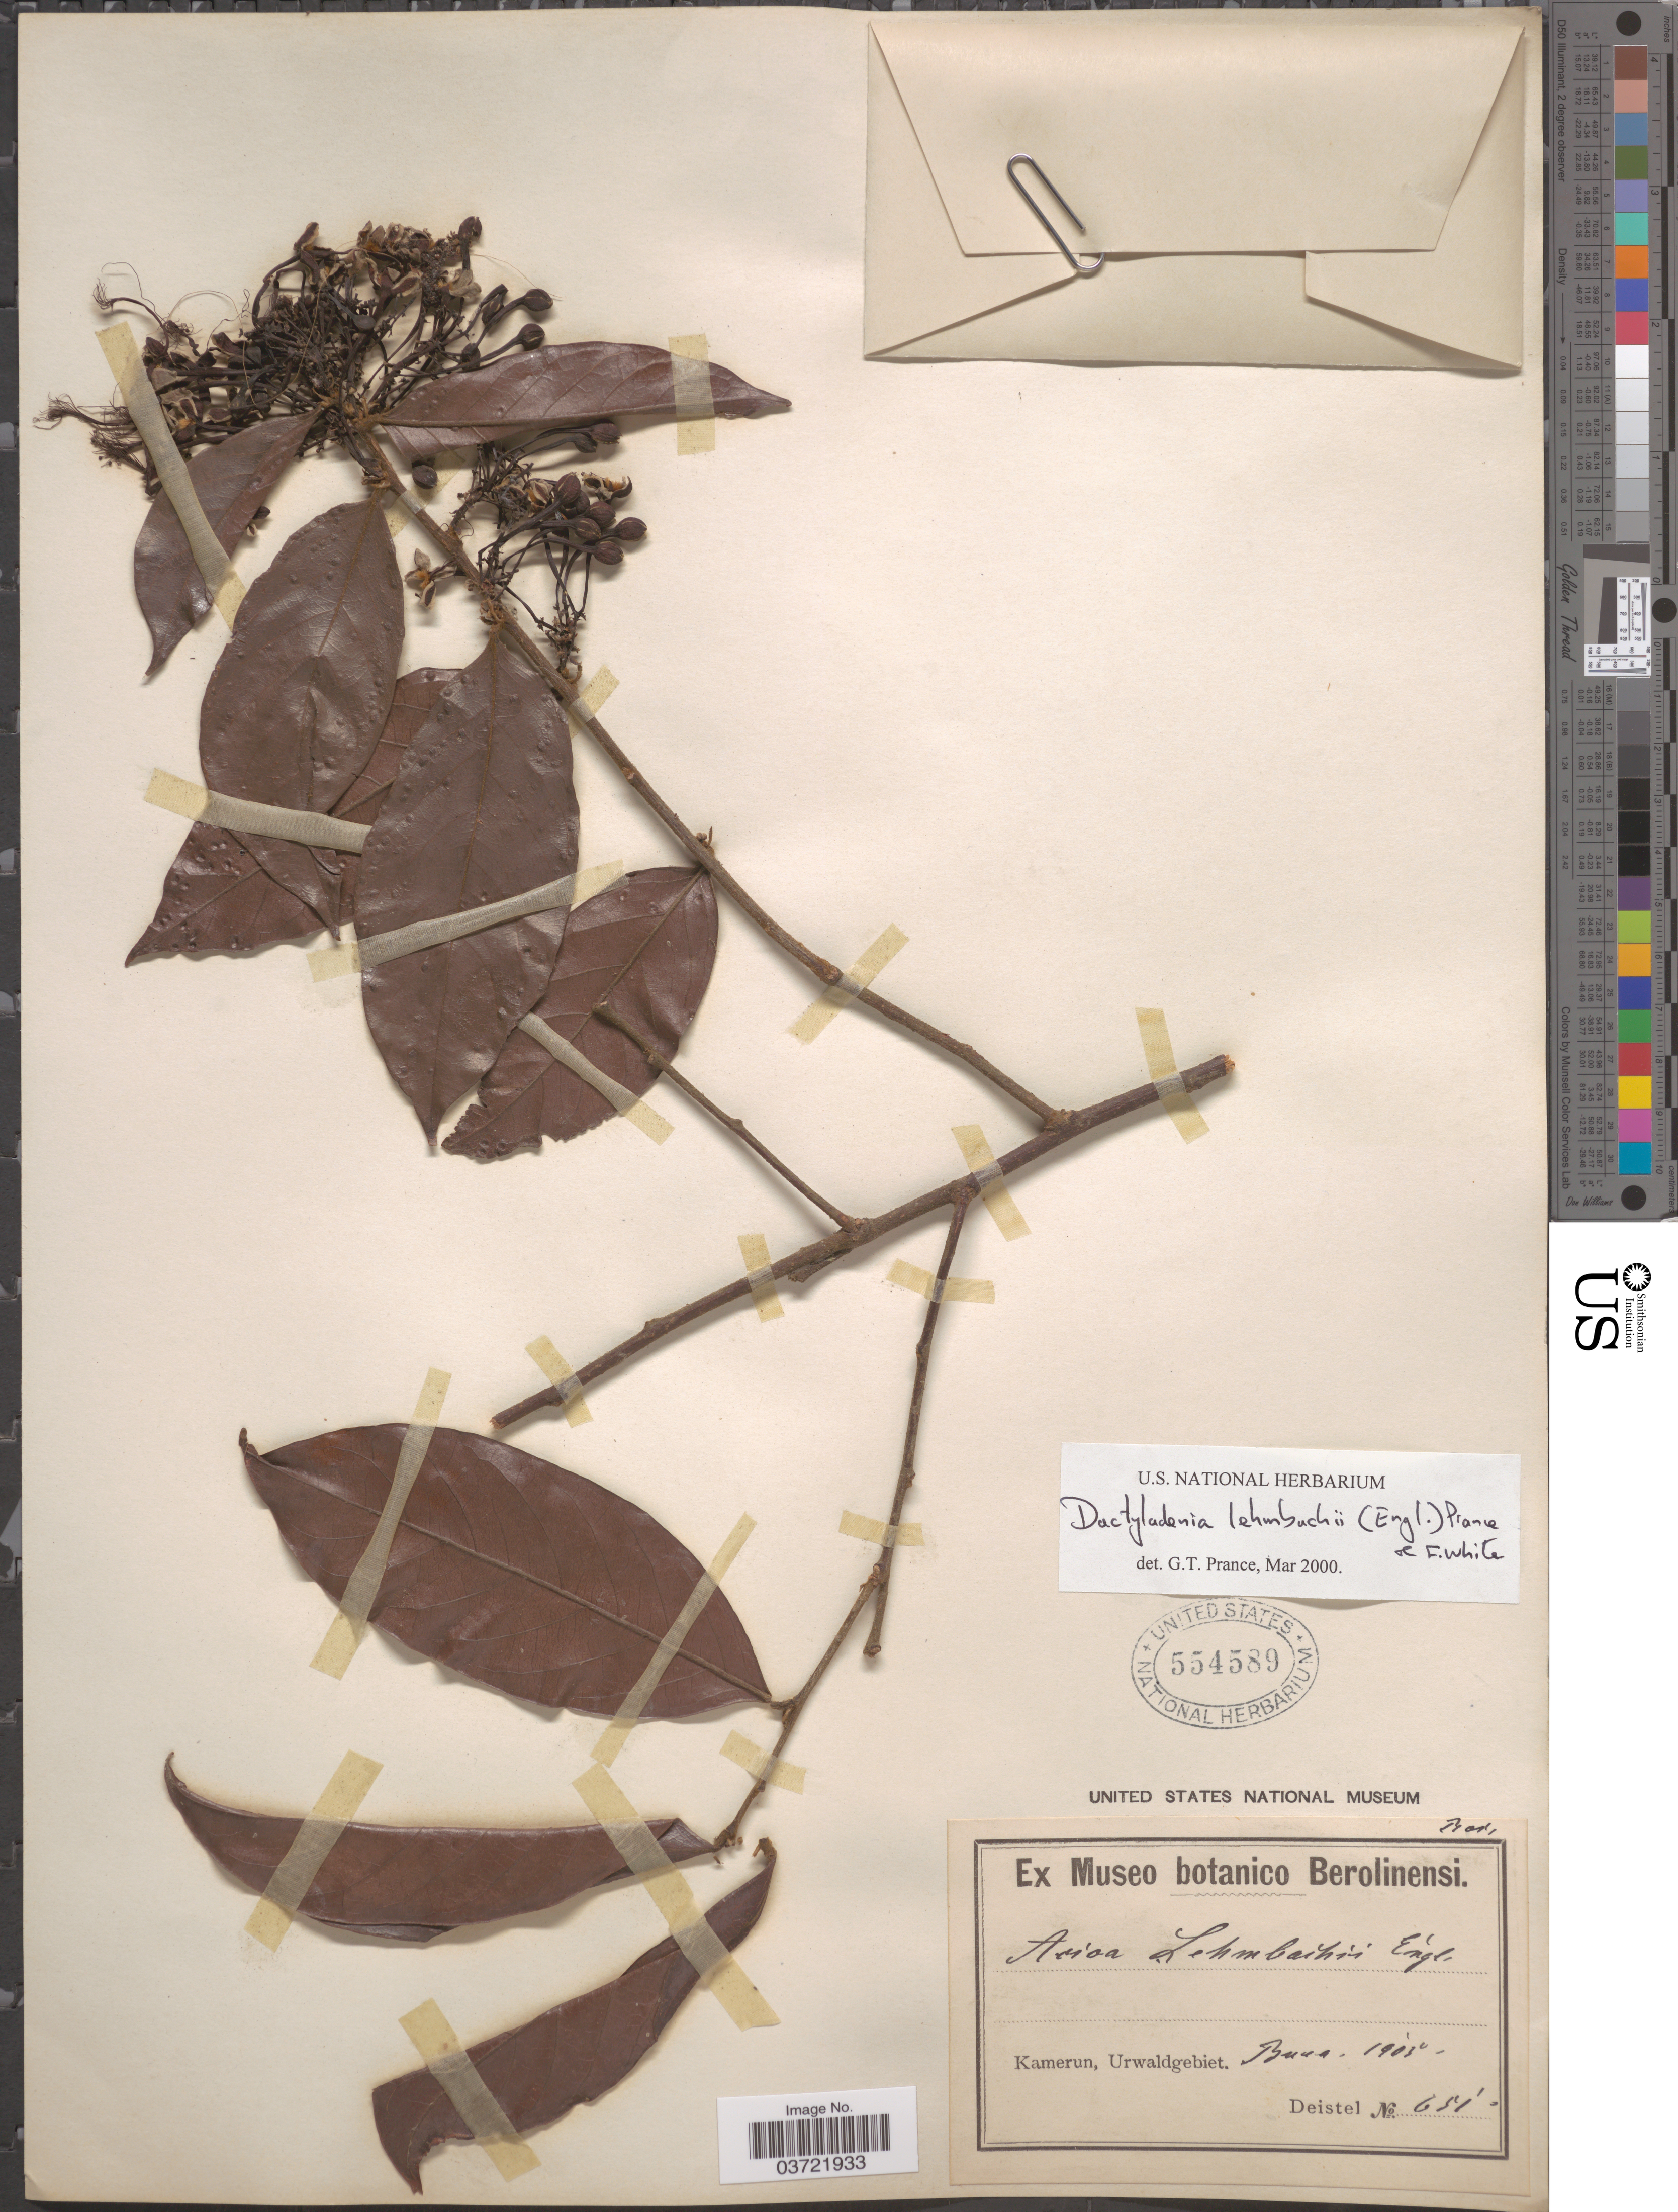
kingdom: Plantae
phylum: Tracheophyta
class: Magnoliopsida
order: Malpighiales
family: Chrysobalanaceae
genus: Dactyladenia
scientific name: Dactyladenia lehmbachii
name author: (Engl.) Prance & F. White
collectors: -. Deistel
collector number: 651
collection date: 1905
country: Cameroon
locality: Urwaldgebiet. Buea.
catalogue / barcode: US 554589